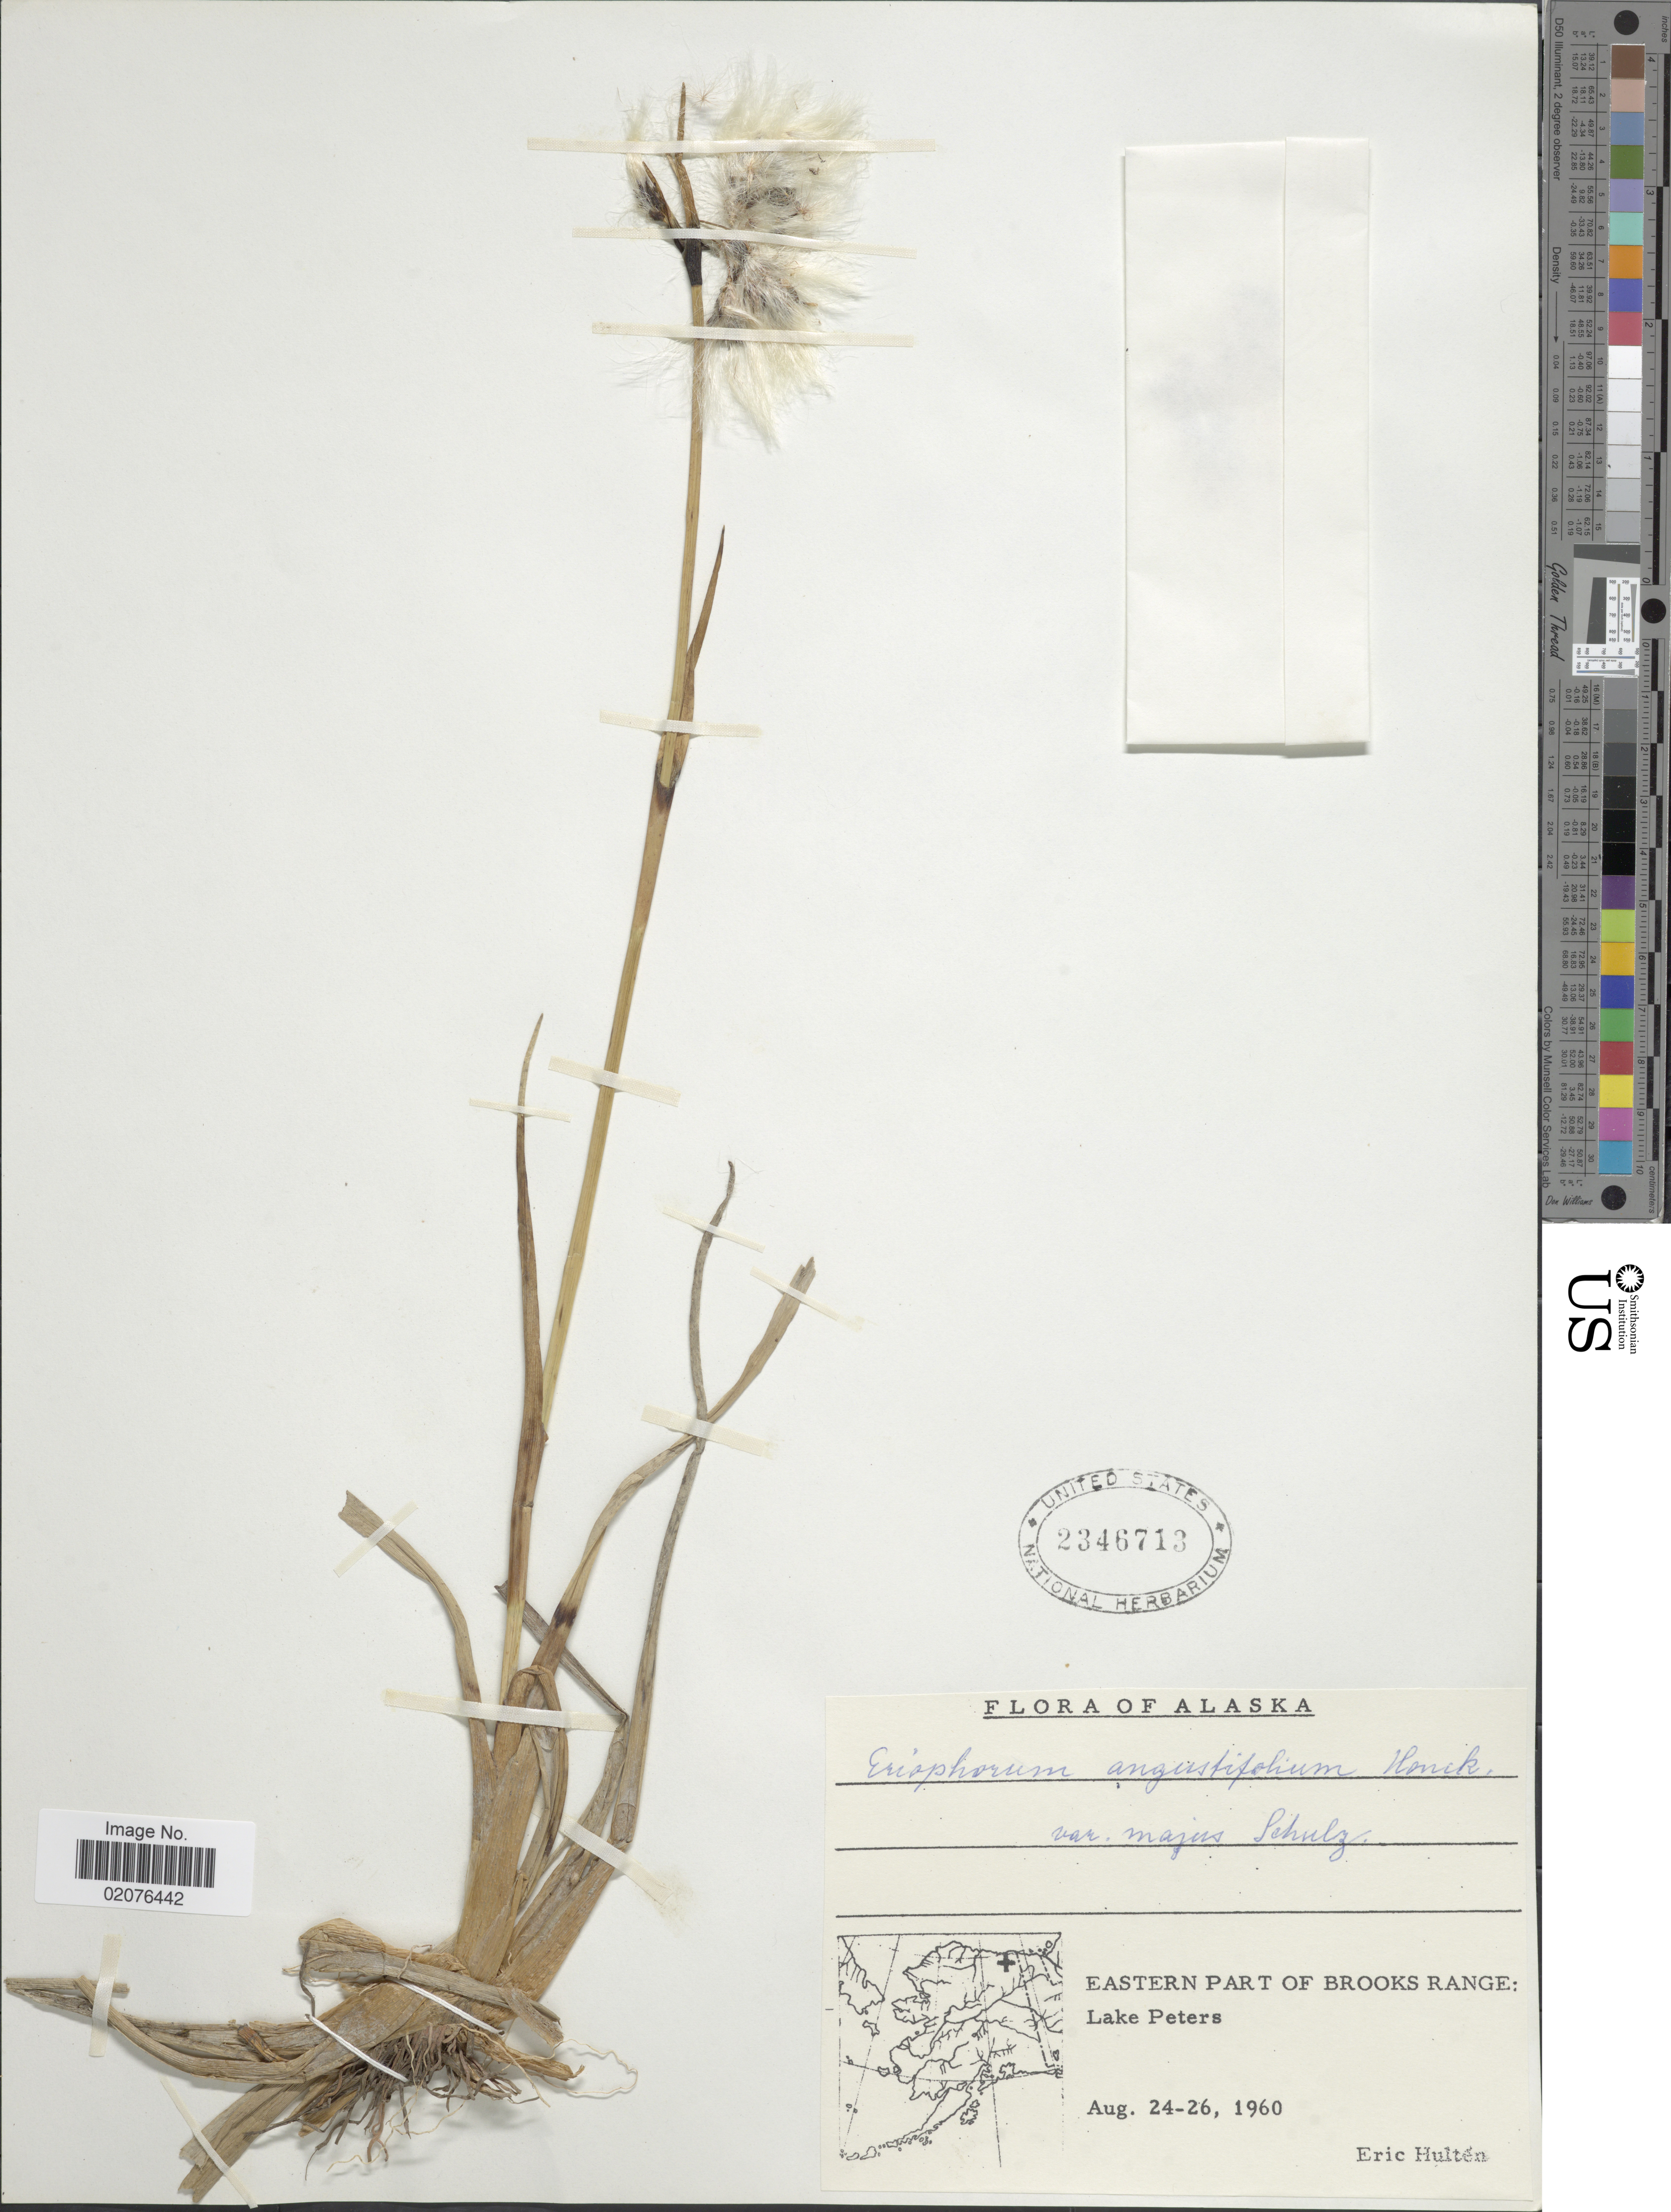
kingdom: Plantae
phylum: Tracheophyta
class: Liliopsida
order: Poales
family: Cyperaceae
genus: Eriophorum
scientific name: Eriophorum angustifolium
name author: Honck.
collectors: E. G. Hultén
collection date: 1960-08-24/1960-08-26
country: United States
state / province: Alaska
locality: Eastern Part of Brooks Range, Lake Peters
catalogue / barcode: US 2346713